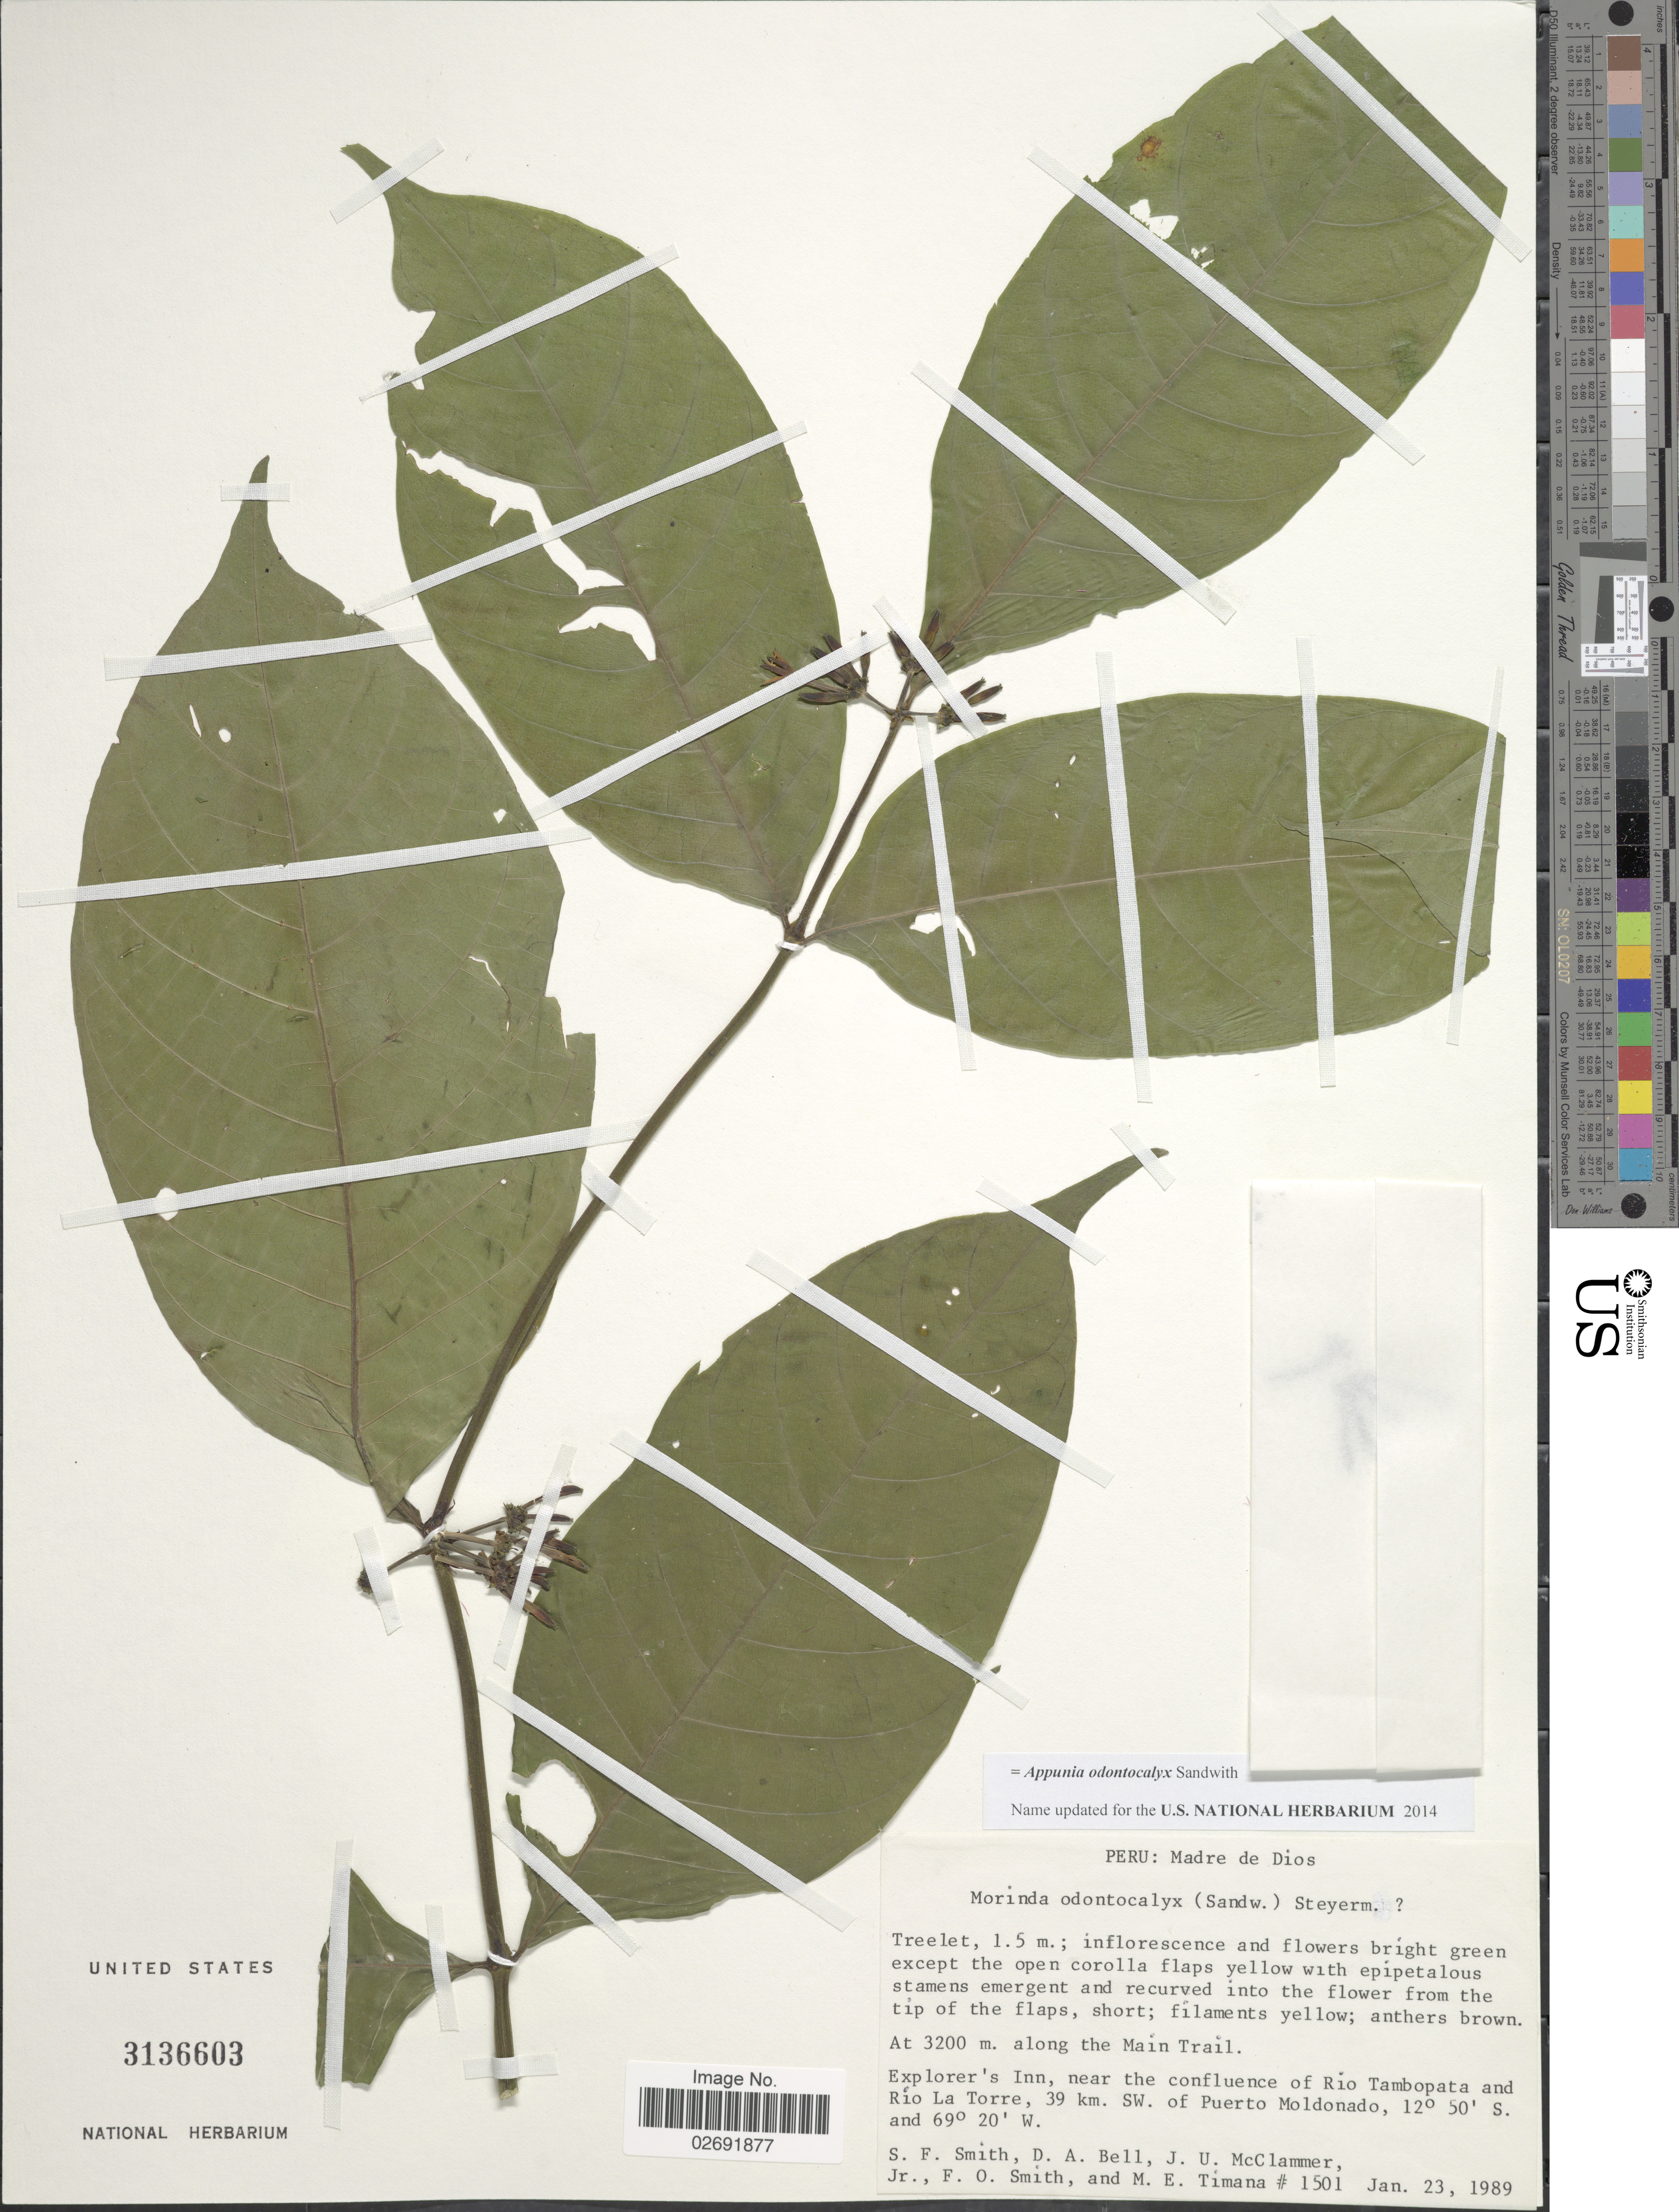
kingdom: Plantae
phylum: Tracheophyta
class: Magnoliopsida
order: Gentianales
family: Rubiaceae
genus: Appunia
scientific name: Appunia odontocalyx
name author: Sandwith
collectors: S.F. Smith, D. A. Bell, J. McClammer Jr. & F. Smith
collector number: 1501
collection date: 1989-01-23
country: Mexico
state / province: Nayarit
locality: Along the Main Trail, Explorer's Inn, near the confluence of Río Tambopata and Río La Torre, 39 km SW of Puerto Moldonado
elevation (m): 3200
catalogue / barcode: US 3136603